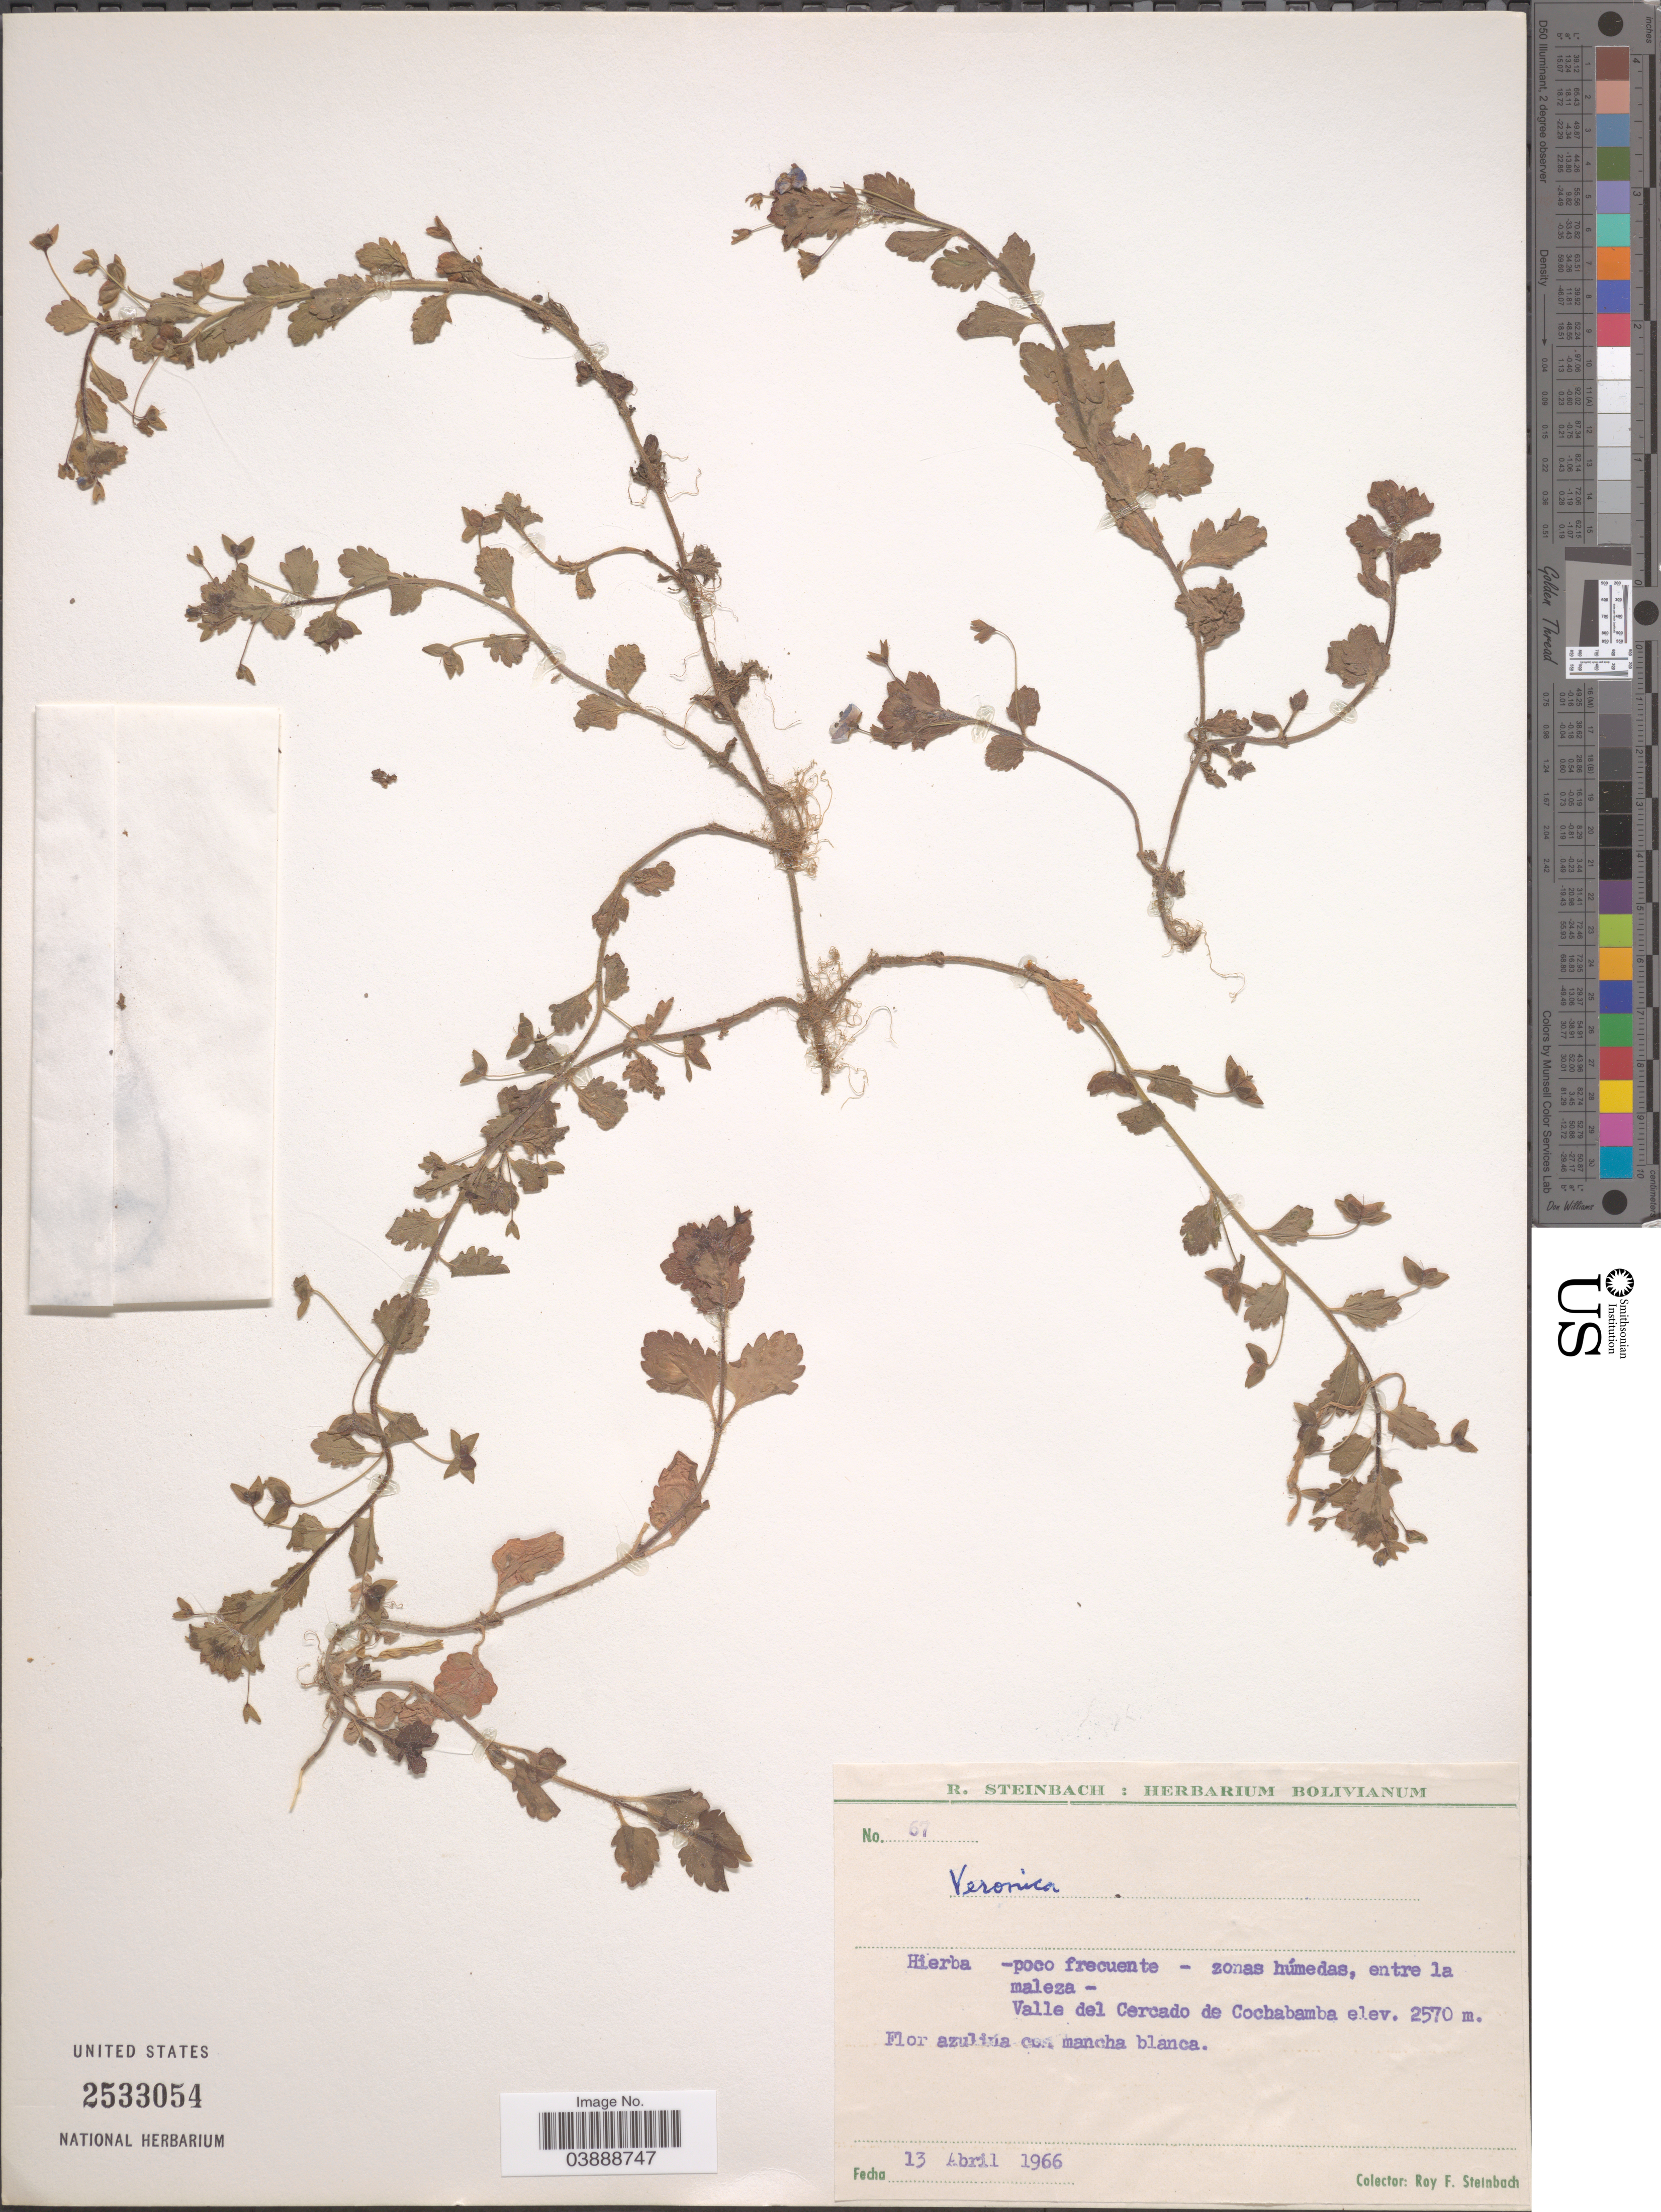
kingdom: Plantae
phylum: Tracheophyta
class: Magnoliopsida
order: Lamiales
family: Plantaginaceae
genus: Veronica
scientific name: Veronica persica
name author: Poir.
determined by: Albach, Dirk C.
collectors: R. F. Steinbach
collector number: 67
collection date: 1966-04-13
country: Bolivia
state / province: Cochabamba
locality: Entre la maleza- Valle del Cercado de Cochabamba.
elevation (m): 2570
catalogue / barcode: US 2533054